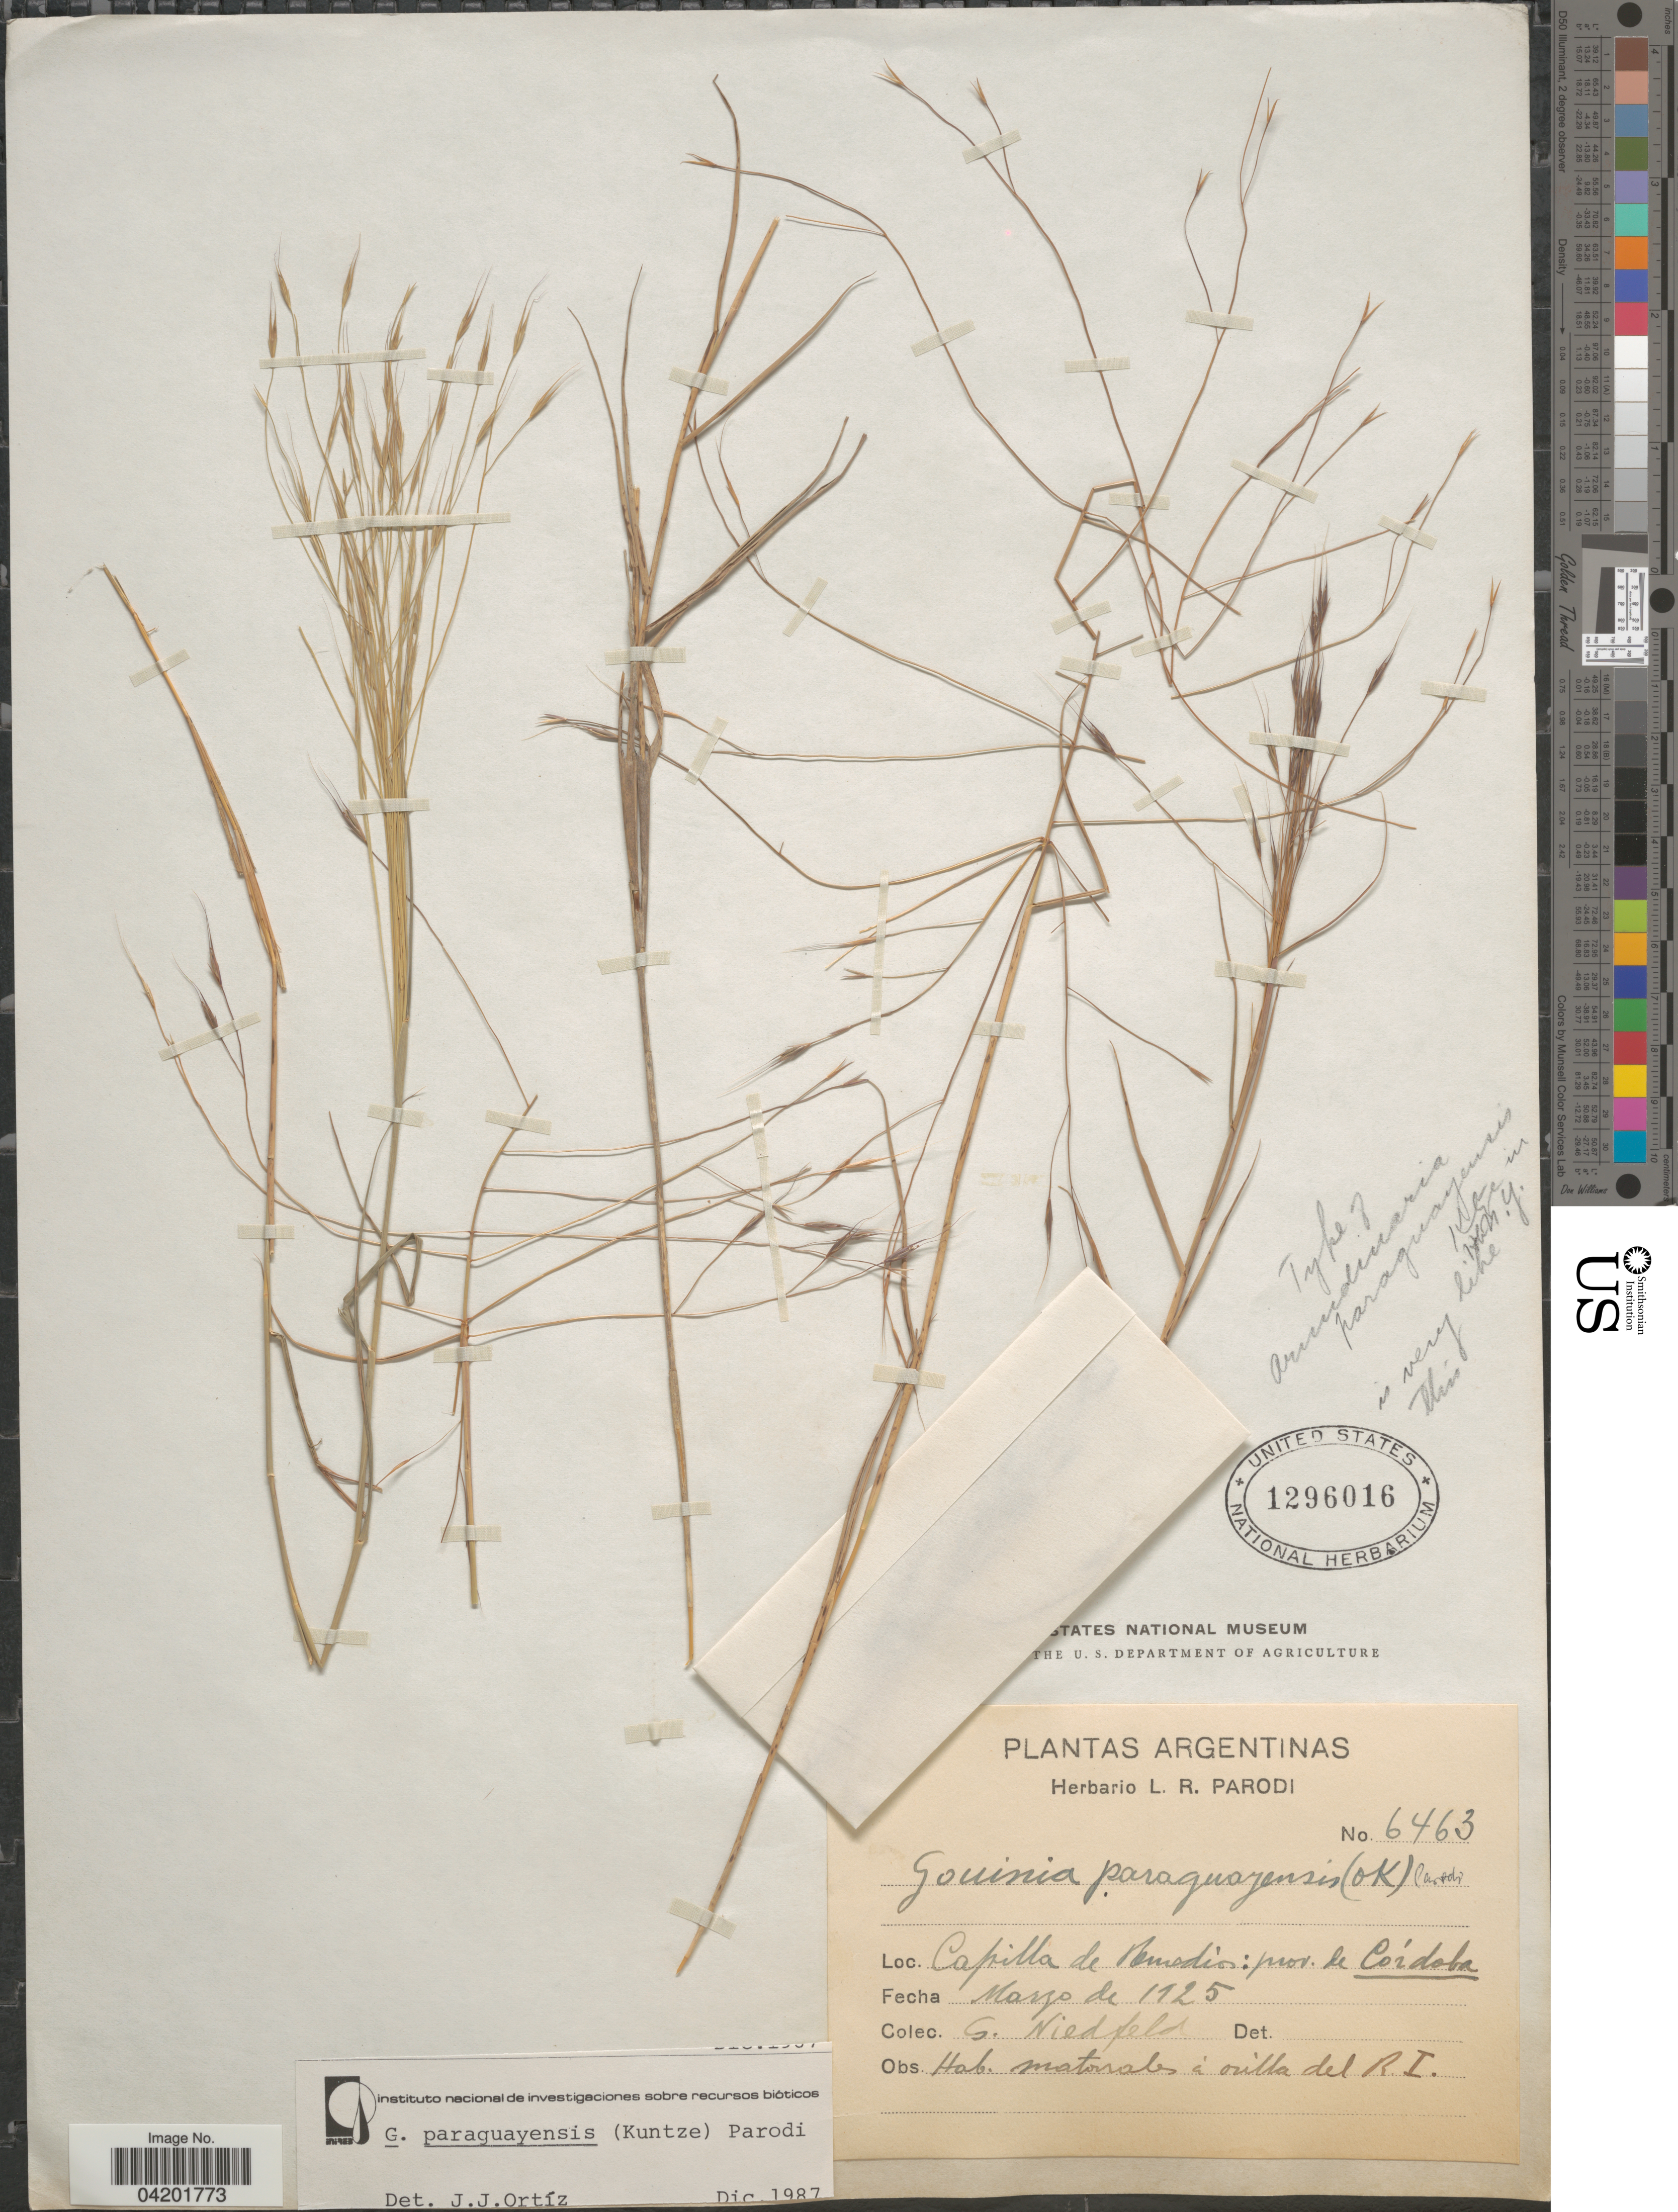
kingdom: Plantae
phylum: Tracheophyta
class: Liliopsida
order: Poales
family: Poaceae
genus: Gouinia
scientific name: Gouinia paraguayensis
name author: (Kuntze) Parodi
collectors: G. Niedfeld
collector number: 6463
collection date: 1925-03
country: Argentina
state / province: Cordoba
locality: Capilla de Remedios. Matorrales à orilla del R.I.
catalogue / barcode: US 1296016